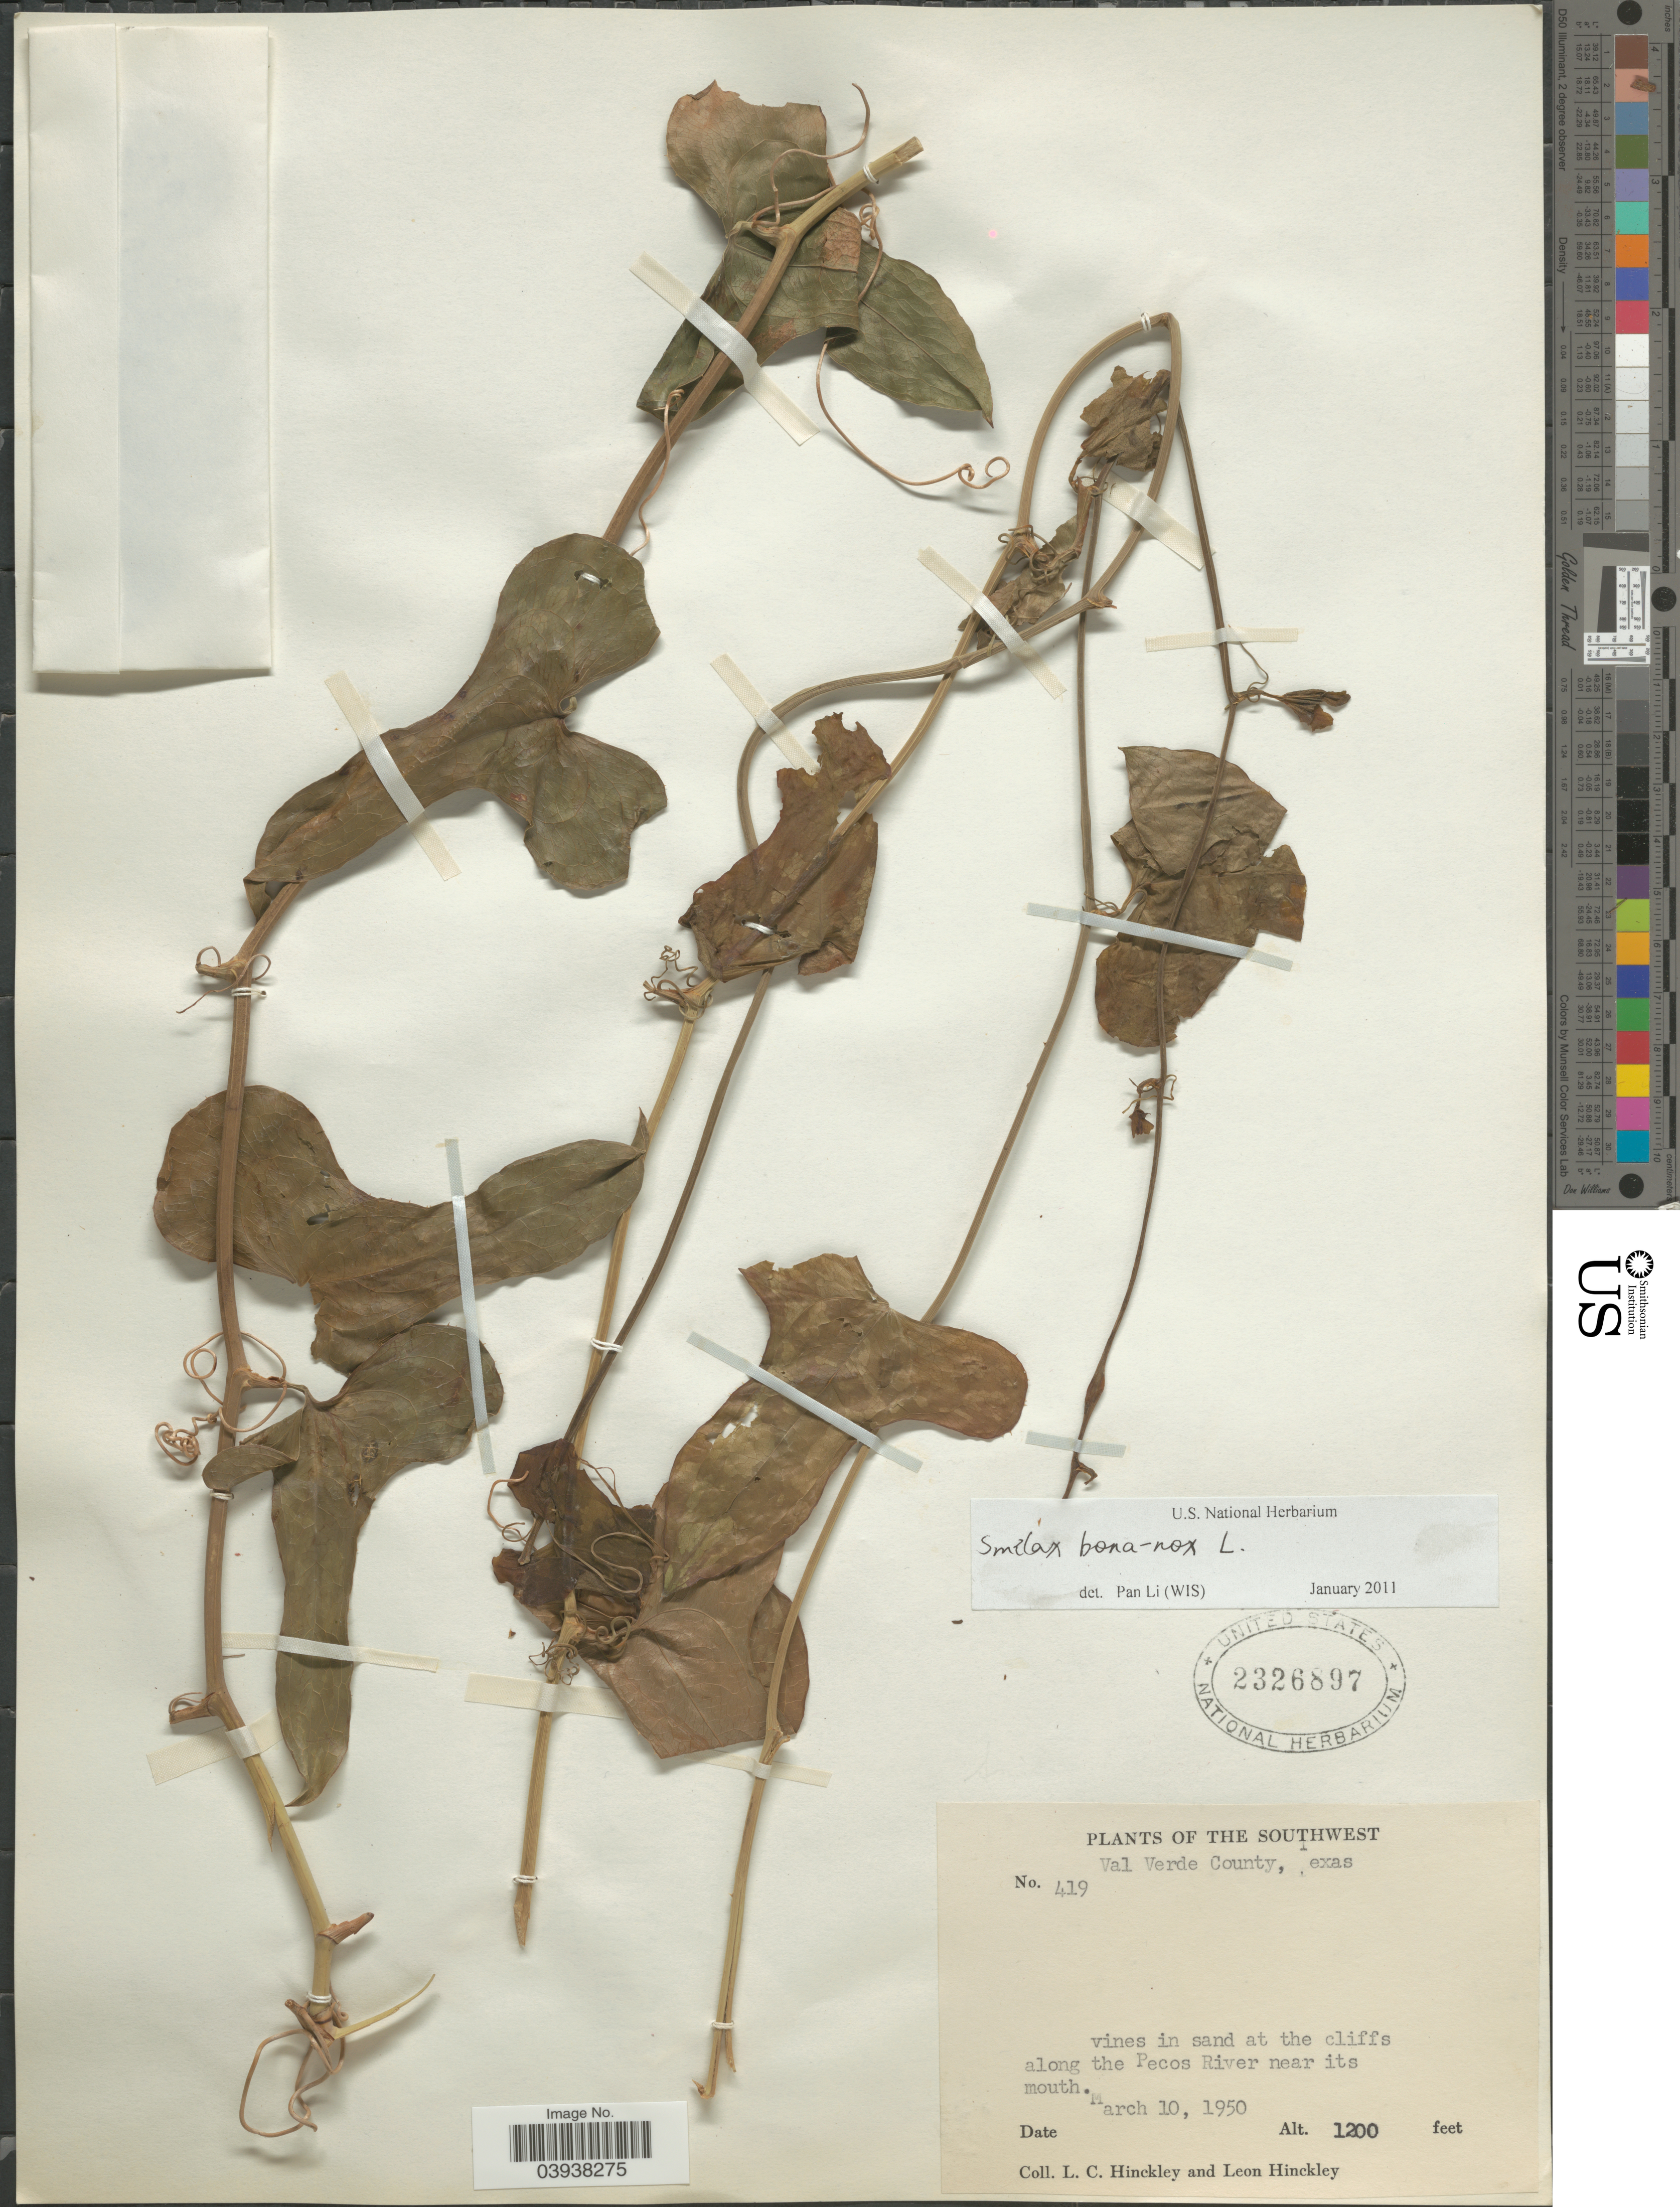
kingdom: Plantae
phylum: Tracheophyta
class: Liliopsida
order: Liliales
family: Smilacaceae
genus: Smilax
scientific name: Smilax bona-nox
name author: L.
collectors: L. Hinckley & L. Hinckley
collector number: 419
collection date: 1950-03-10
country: United States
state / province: Texas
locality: The Southwest. Val Verde County. At the cliffs along the Pecos River near its mouth.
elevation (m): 366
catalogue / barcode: US 2326897